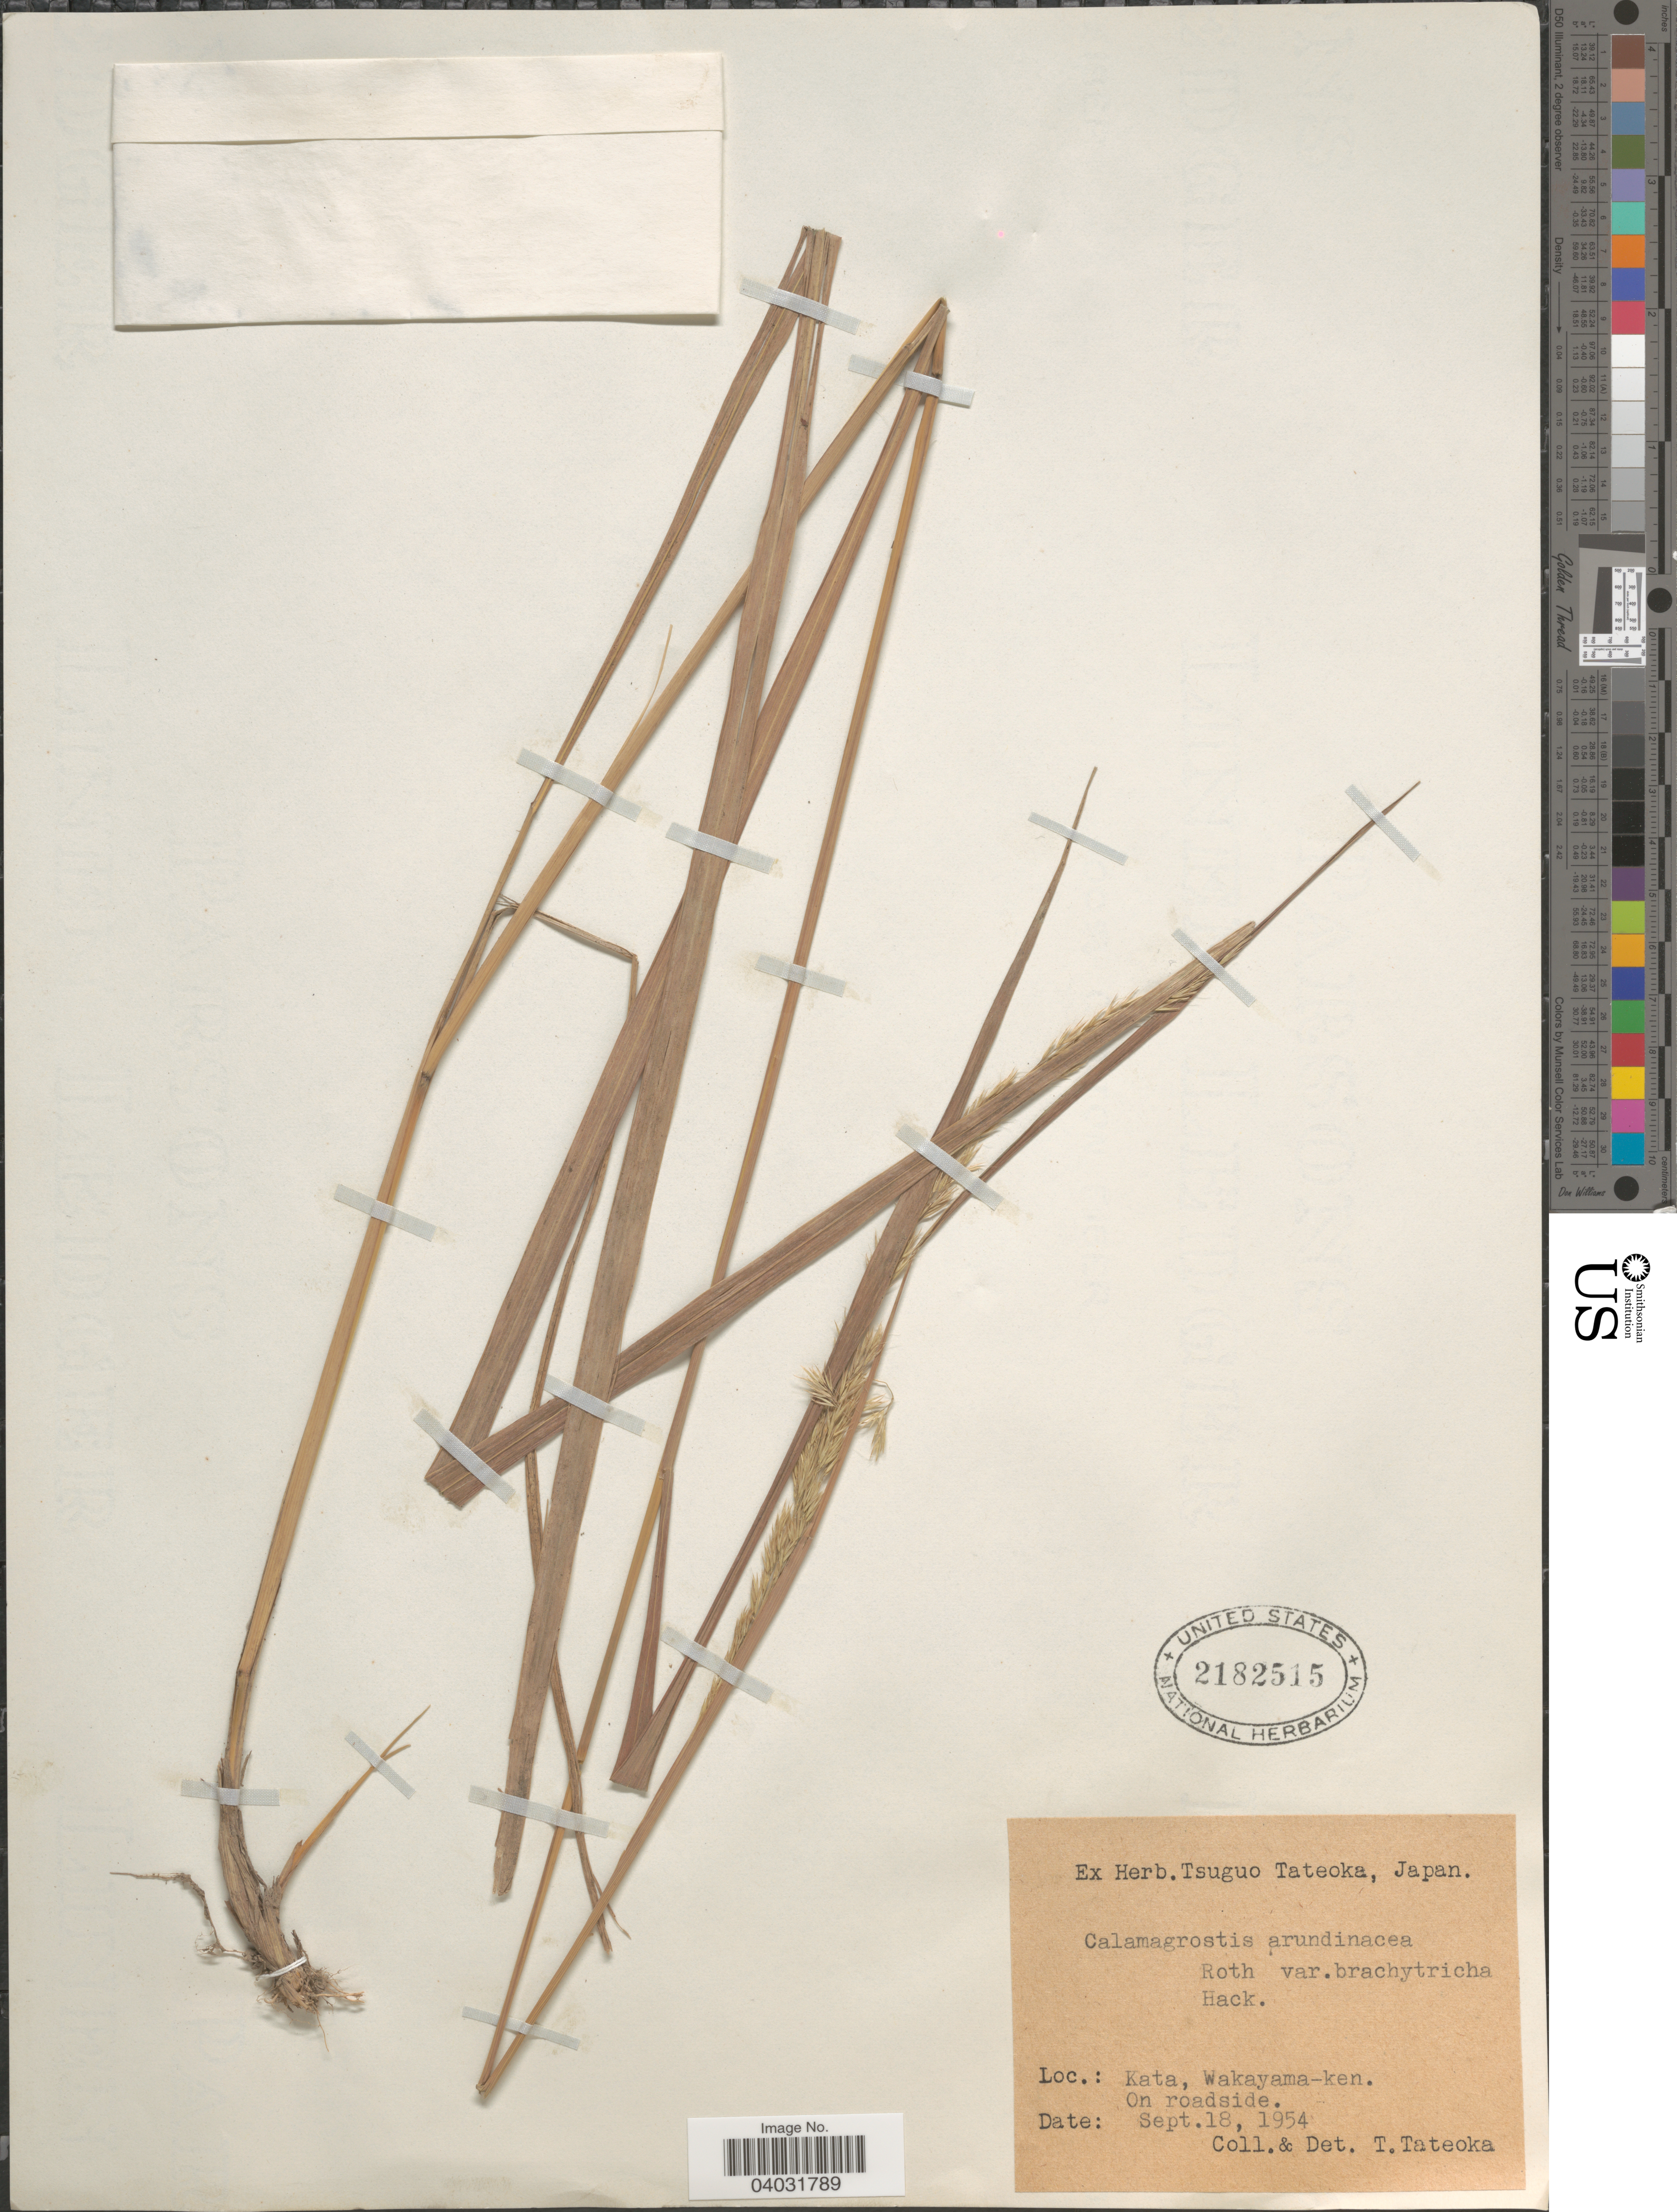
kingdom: Plantae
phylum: Tracheophyta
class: Liliopsida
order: Poales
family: Poaceae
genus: Calamagrostis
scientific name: Calamagrostis arundinacea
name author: (L.) Roth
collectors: T. Tateoka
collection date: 1954-09-18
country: Japan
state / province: Wakayama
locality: Kata, Wakayama-Ken.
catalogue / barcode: US 2182515